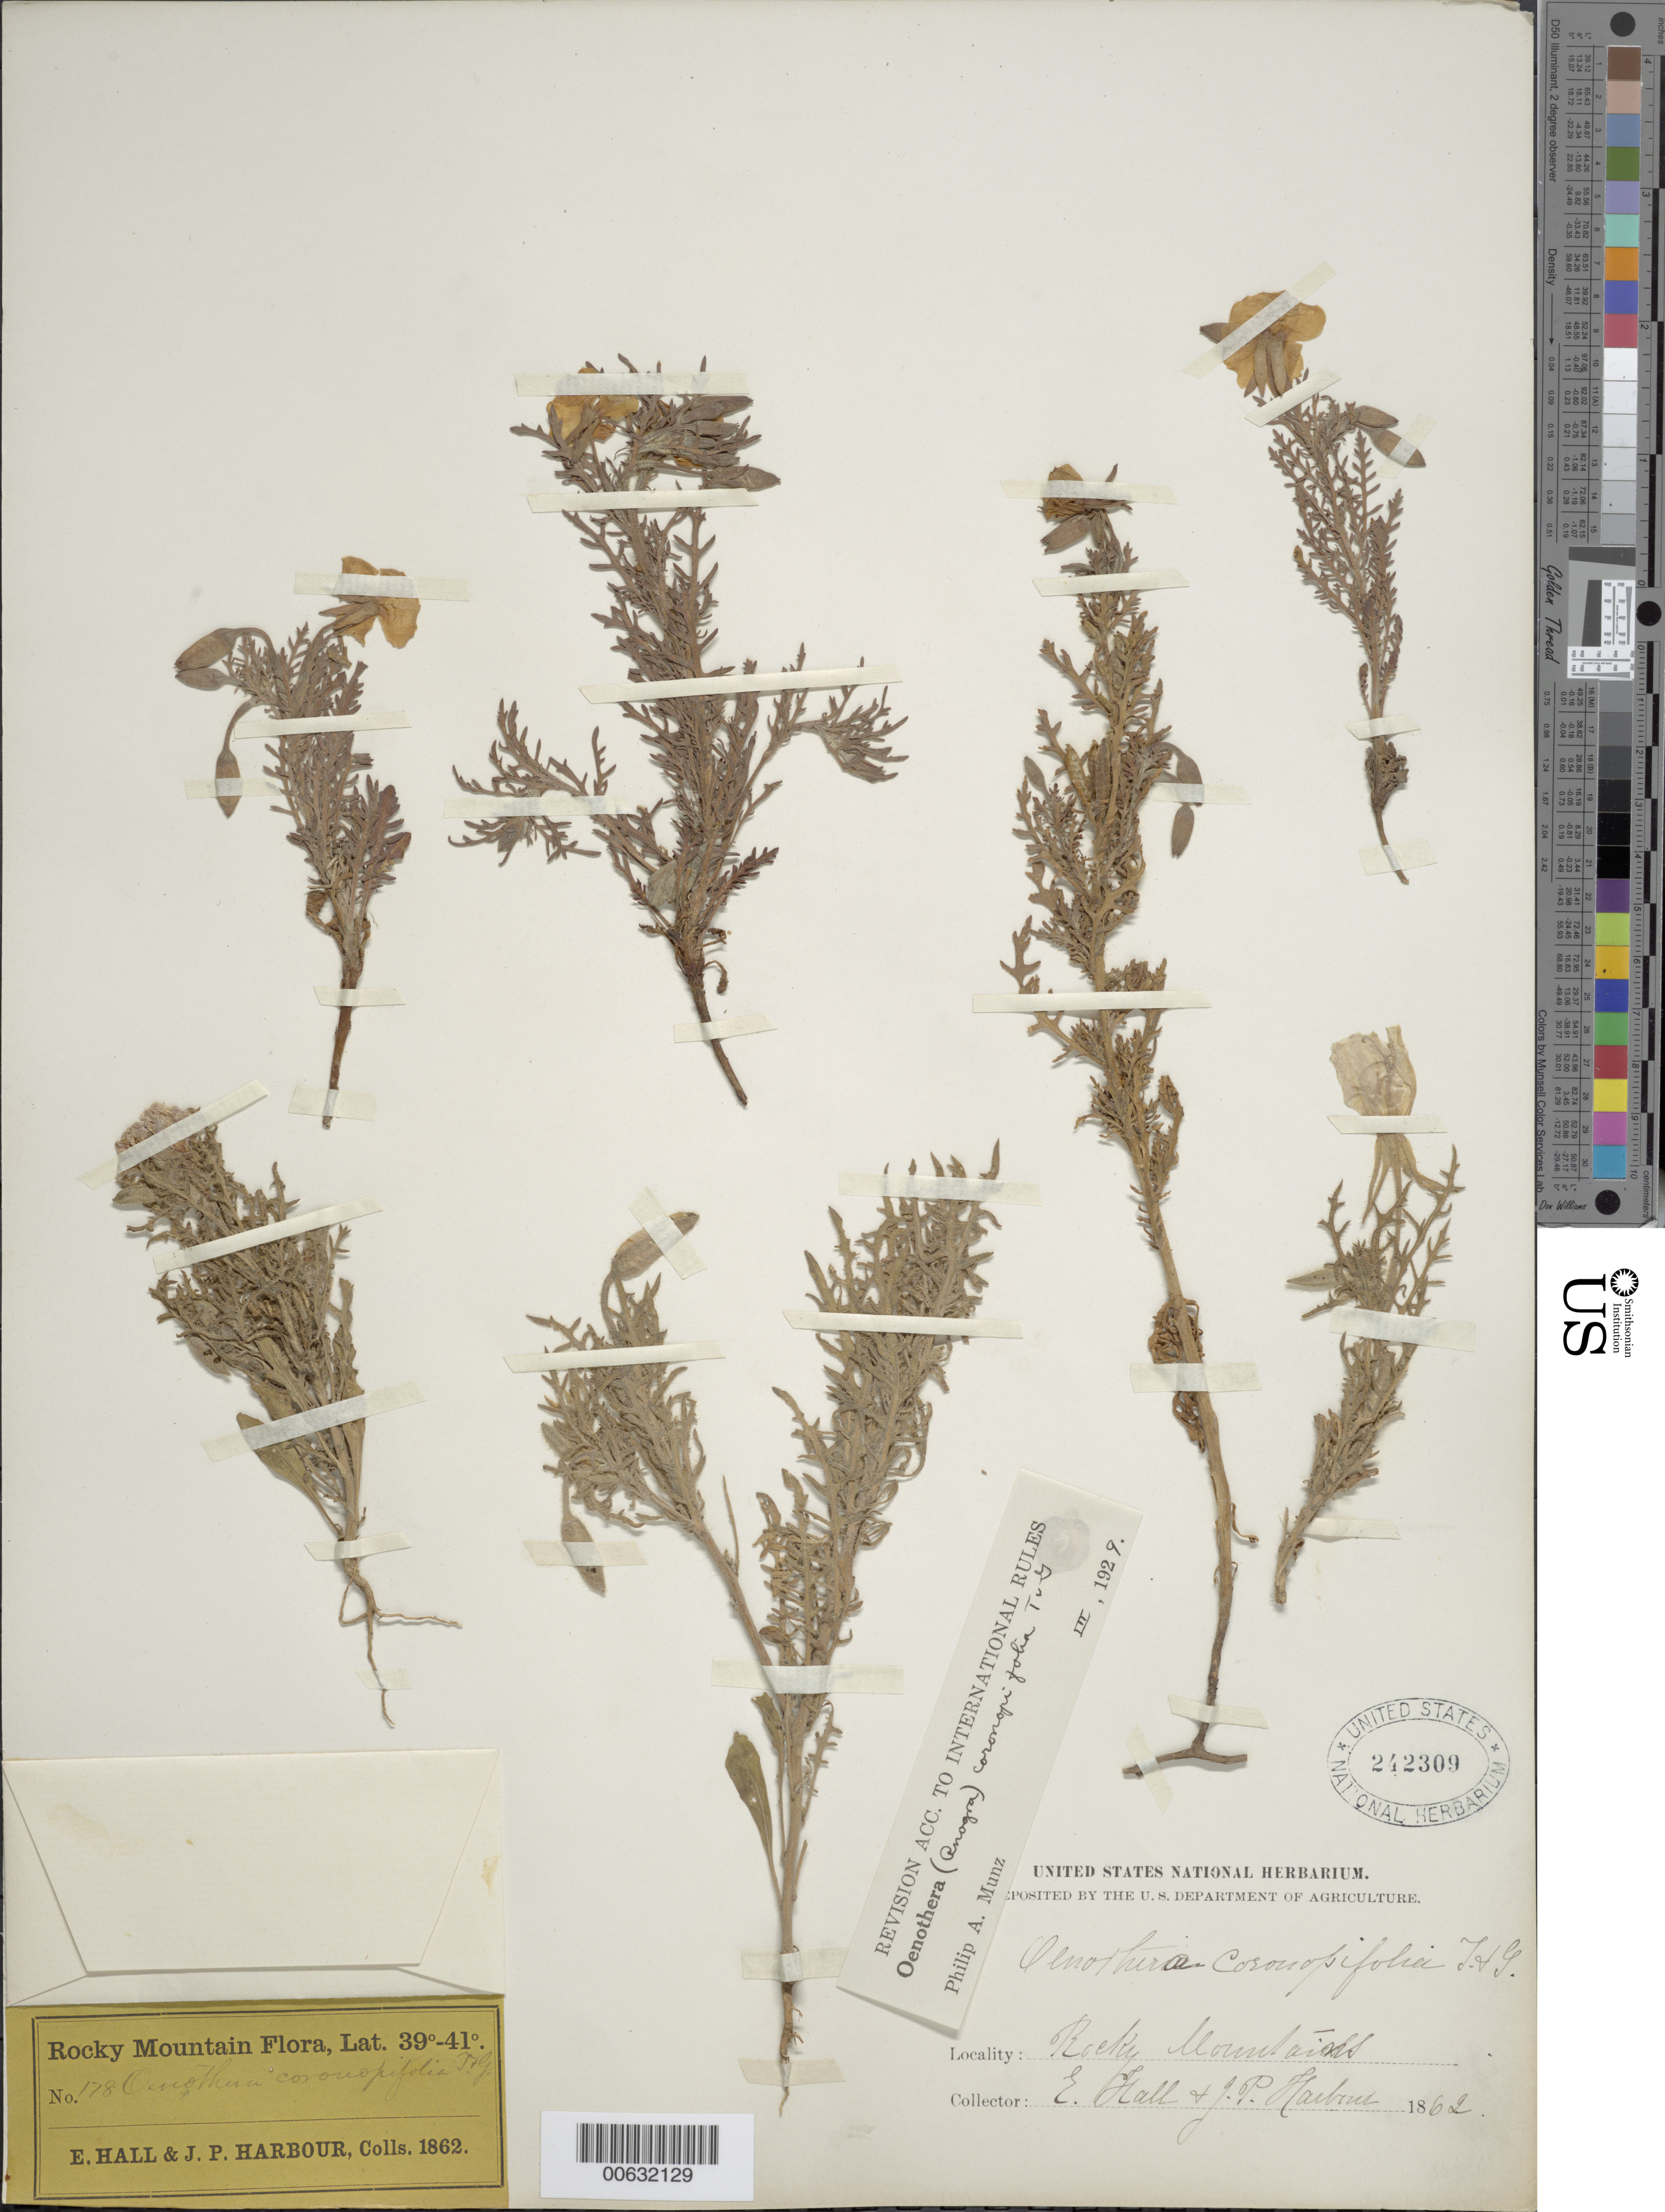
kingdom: Plantae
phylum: Tracheophyta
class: Magnoliopsida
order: Myrtales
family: Onagraceae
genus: Oenothera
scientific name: Oenothera coronopifolia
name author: Torr. & A. Gray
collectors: E. Hall & J. Harbour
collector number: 178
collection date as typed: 1862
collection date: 1862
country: United States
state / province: Colorado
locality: Rocky Mtns.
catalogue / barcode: US 242309